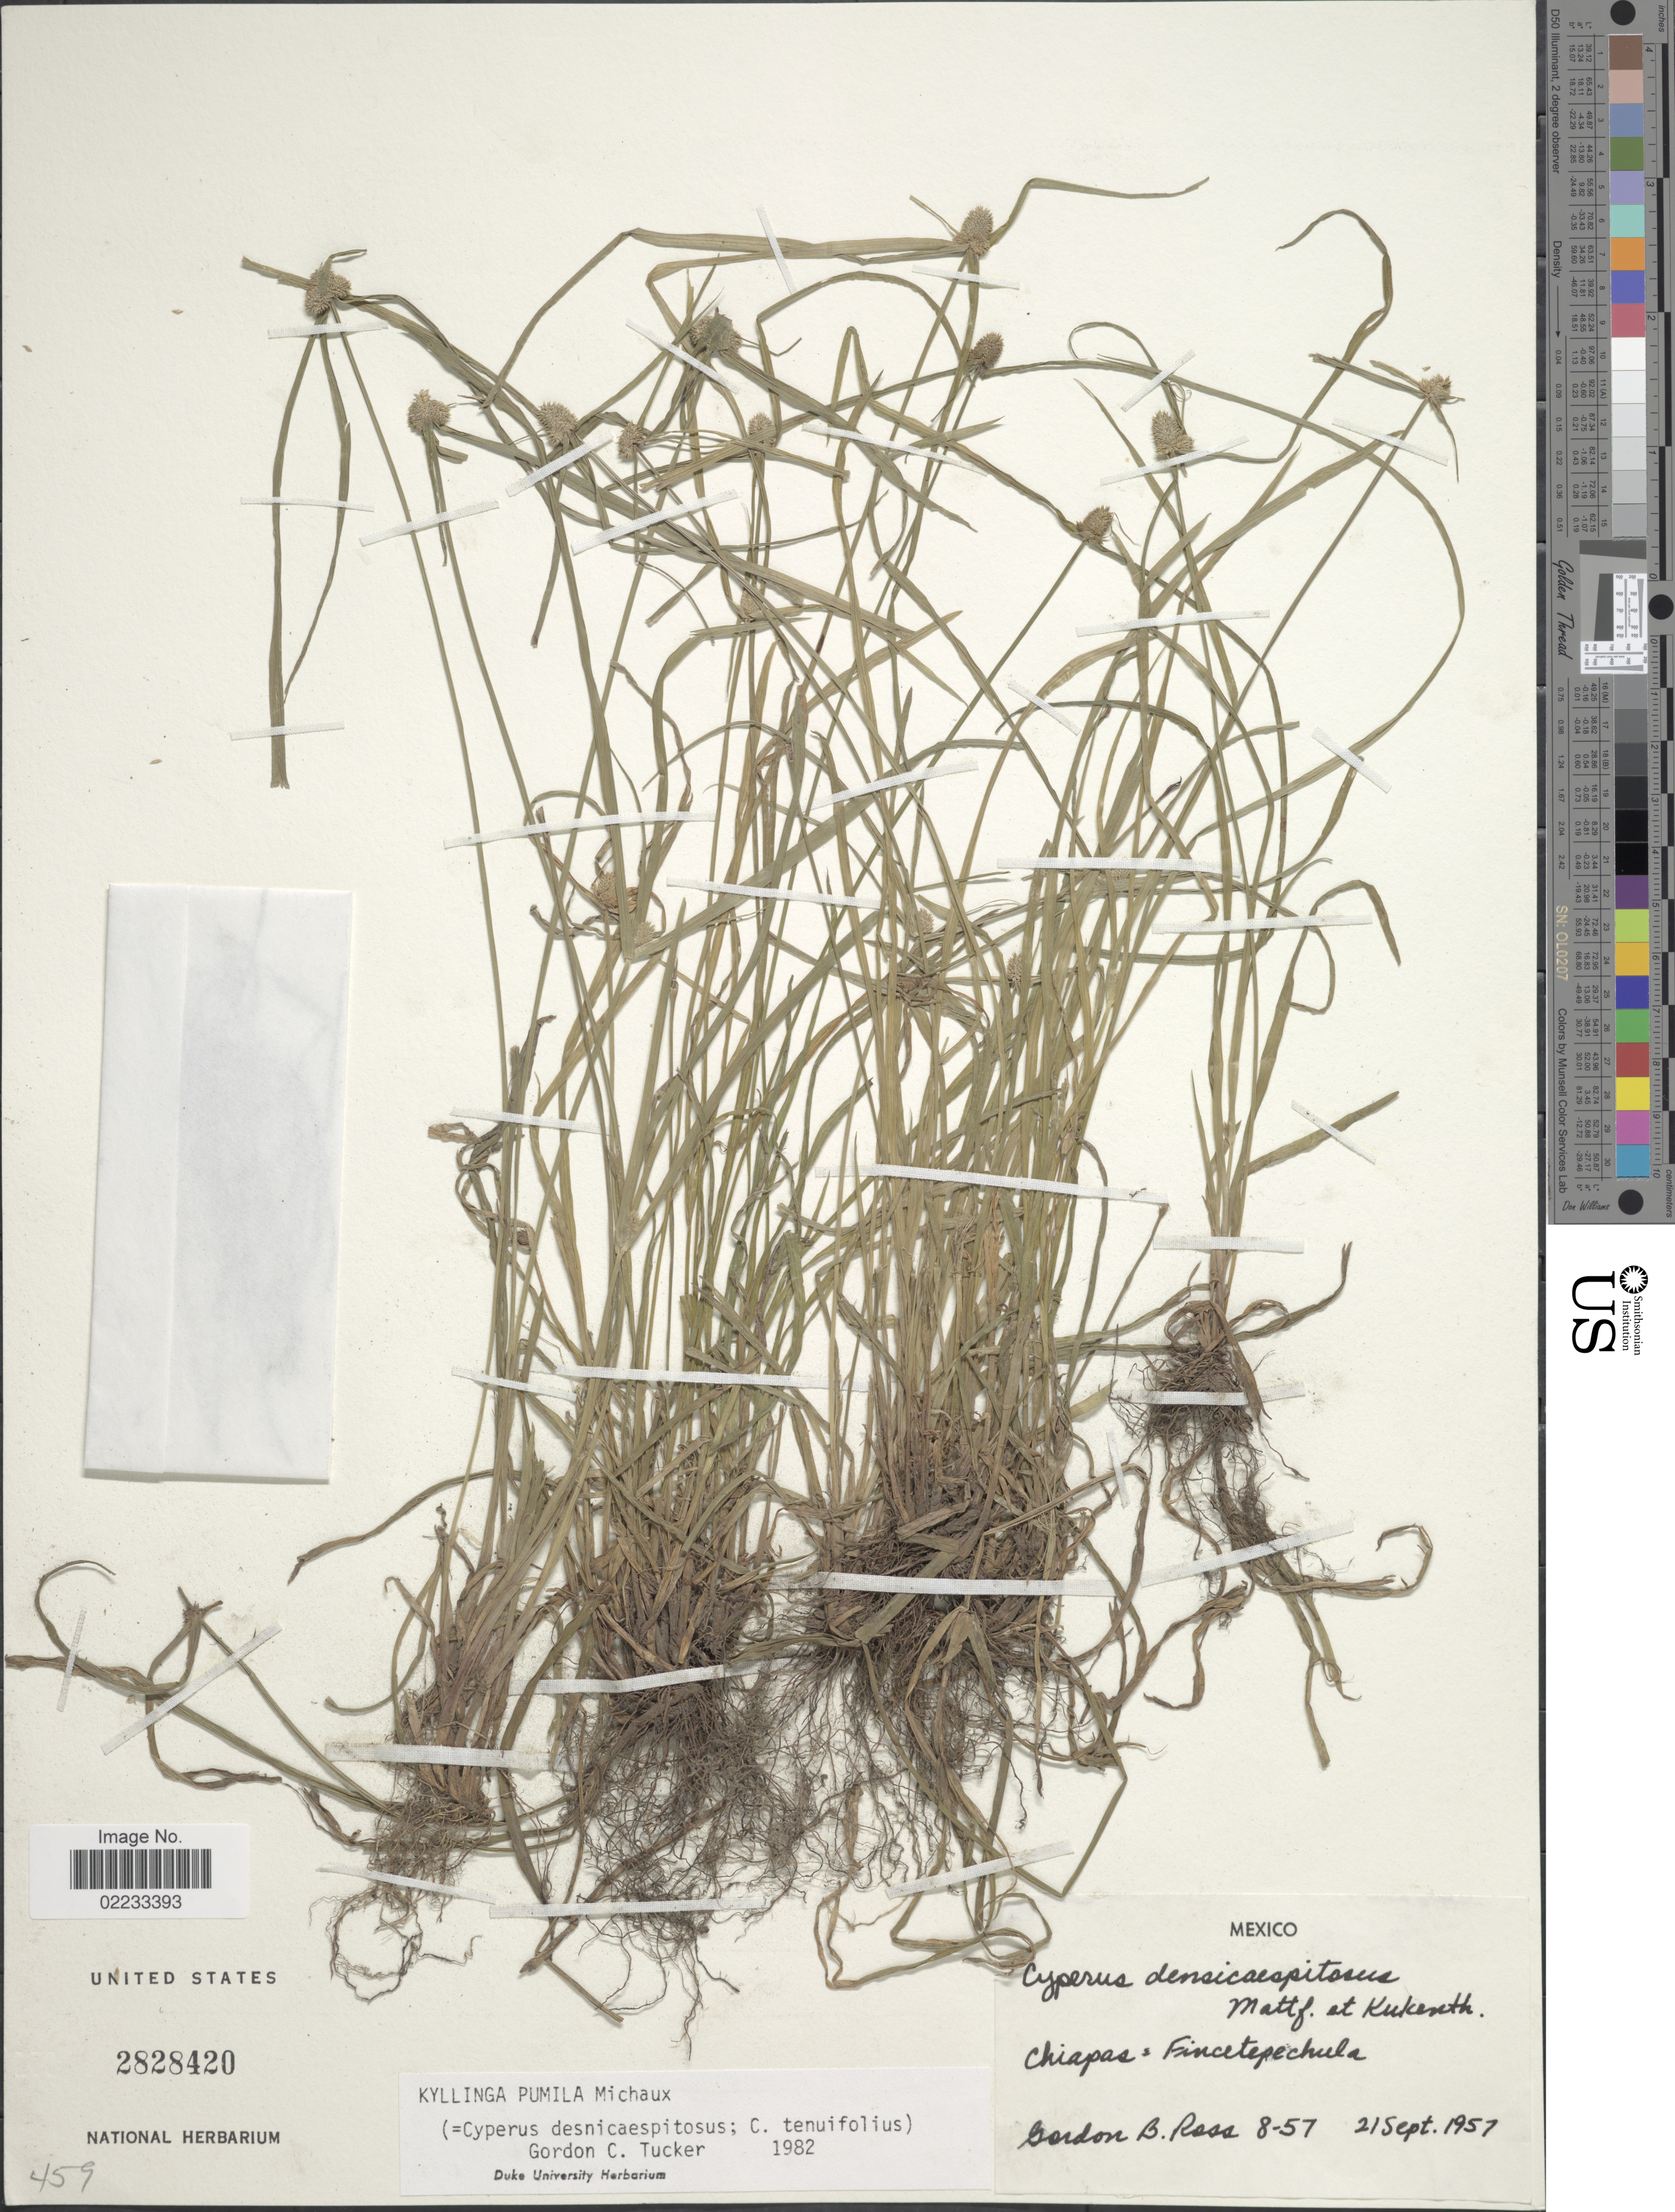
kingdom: Plantae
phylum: Tracheophyta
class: Liliopsida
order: Poales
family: Cyperaceae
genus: Cyperus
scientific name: Cyperus hortensis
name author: (Salzm. ex Steud.) Dorr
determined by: Strong, Mark T., (BOT), Smithsonian Institution - National Museum of Natural History (UNITED STATES)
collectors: G. B. Ross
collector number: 8-57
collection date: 1957-09-21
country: Mexico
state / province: Chiapas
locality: Fincetepechula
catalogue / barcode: US 2828420